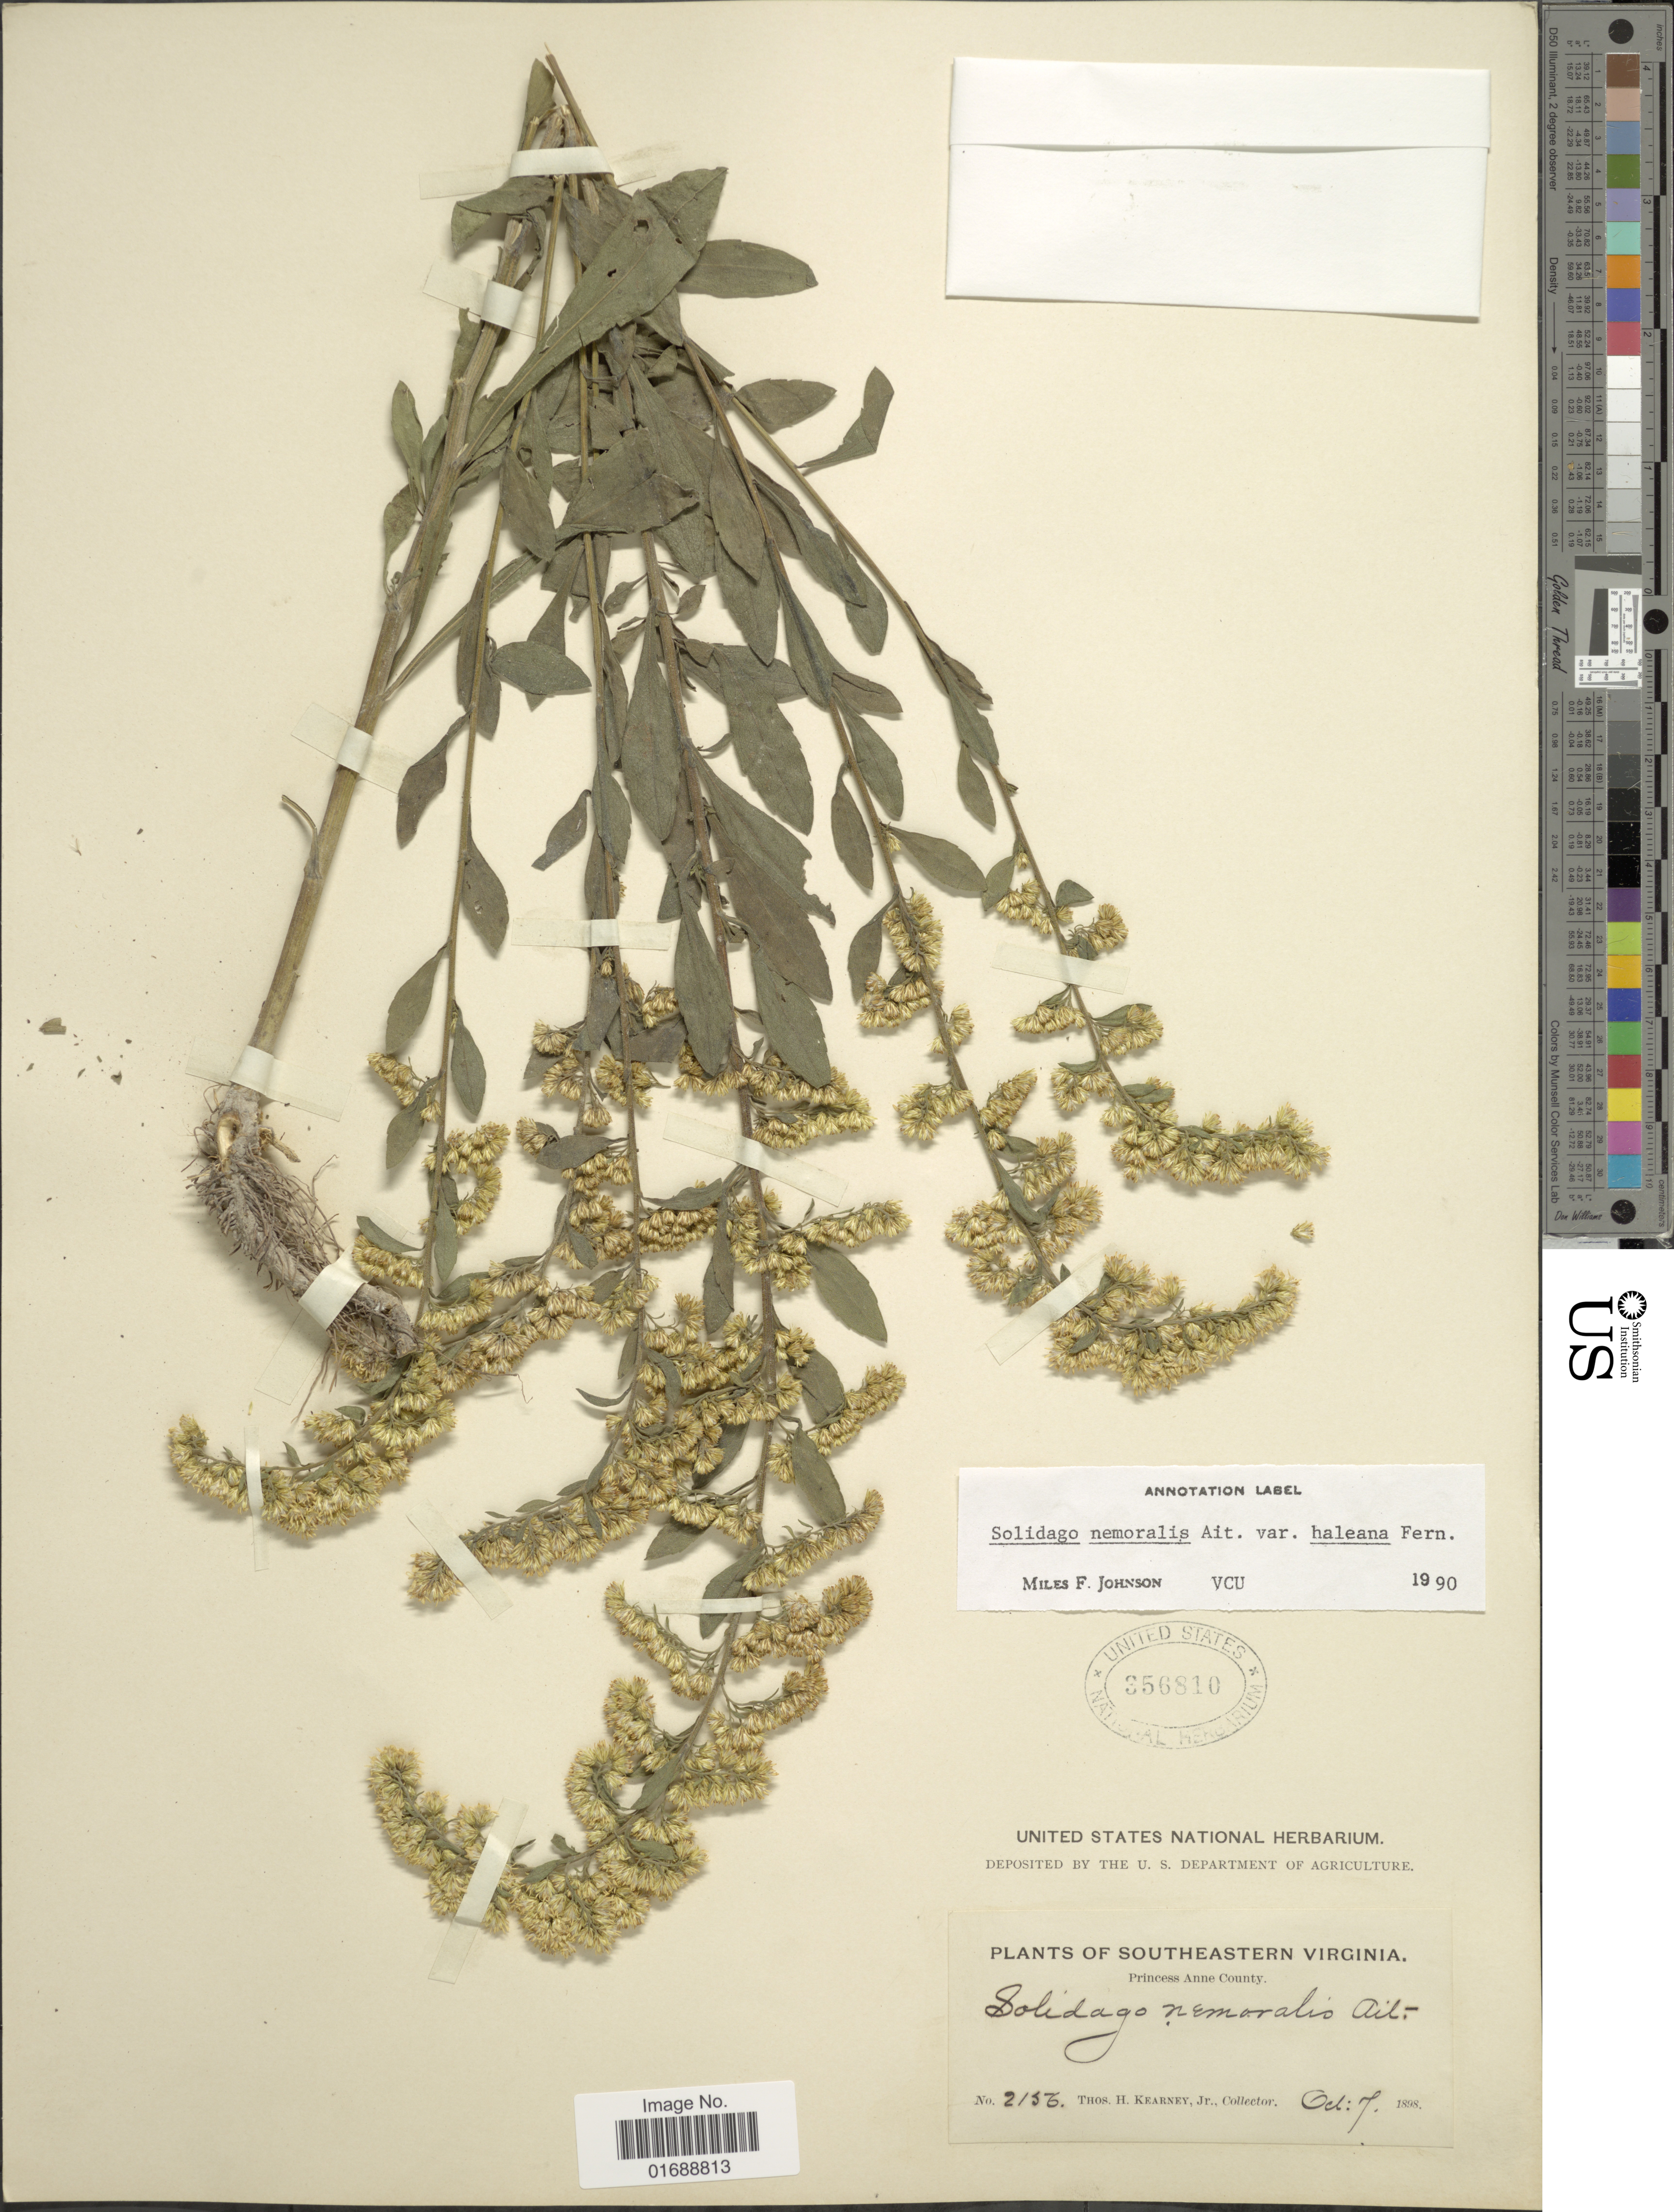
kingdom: Plantae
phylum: Tracheophyta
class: Magnoliopsida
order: Asterales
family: Asteraceae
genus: Solidago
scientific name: Solidago nemoralis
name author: Aiton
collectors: T. H. Kearney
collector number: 2156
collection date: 1898-10-07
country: United States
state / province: Virginia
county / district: City of Virginia Beach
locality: Southeastern Virginia, Princess Anne (=historic county name) County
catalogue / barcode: US 356810